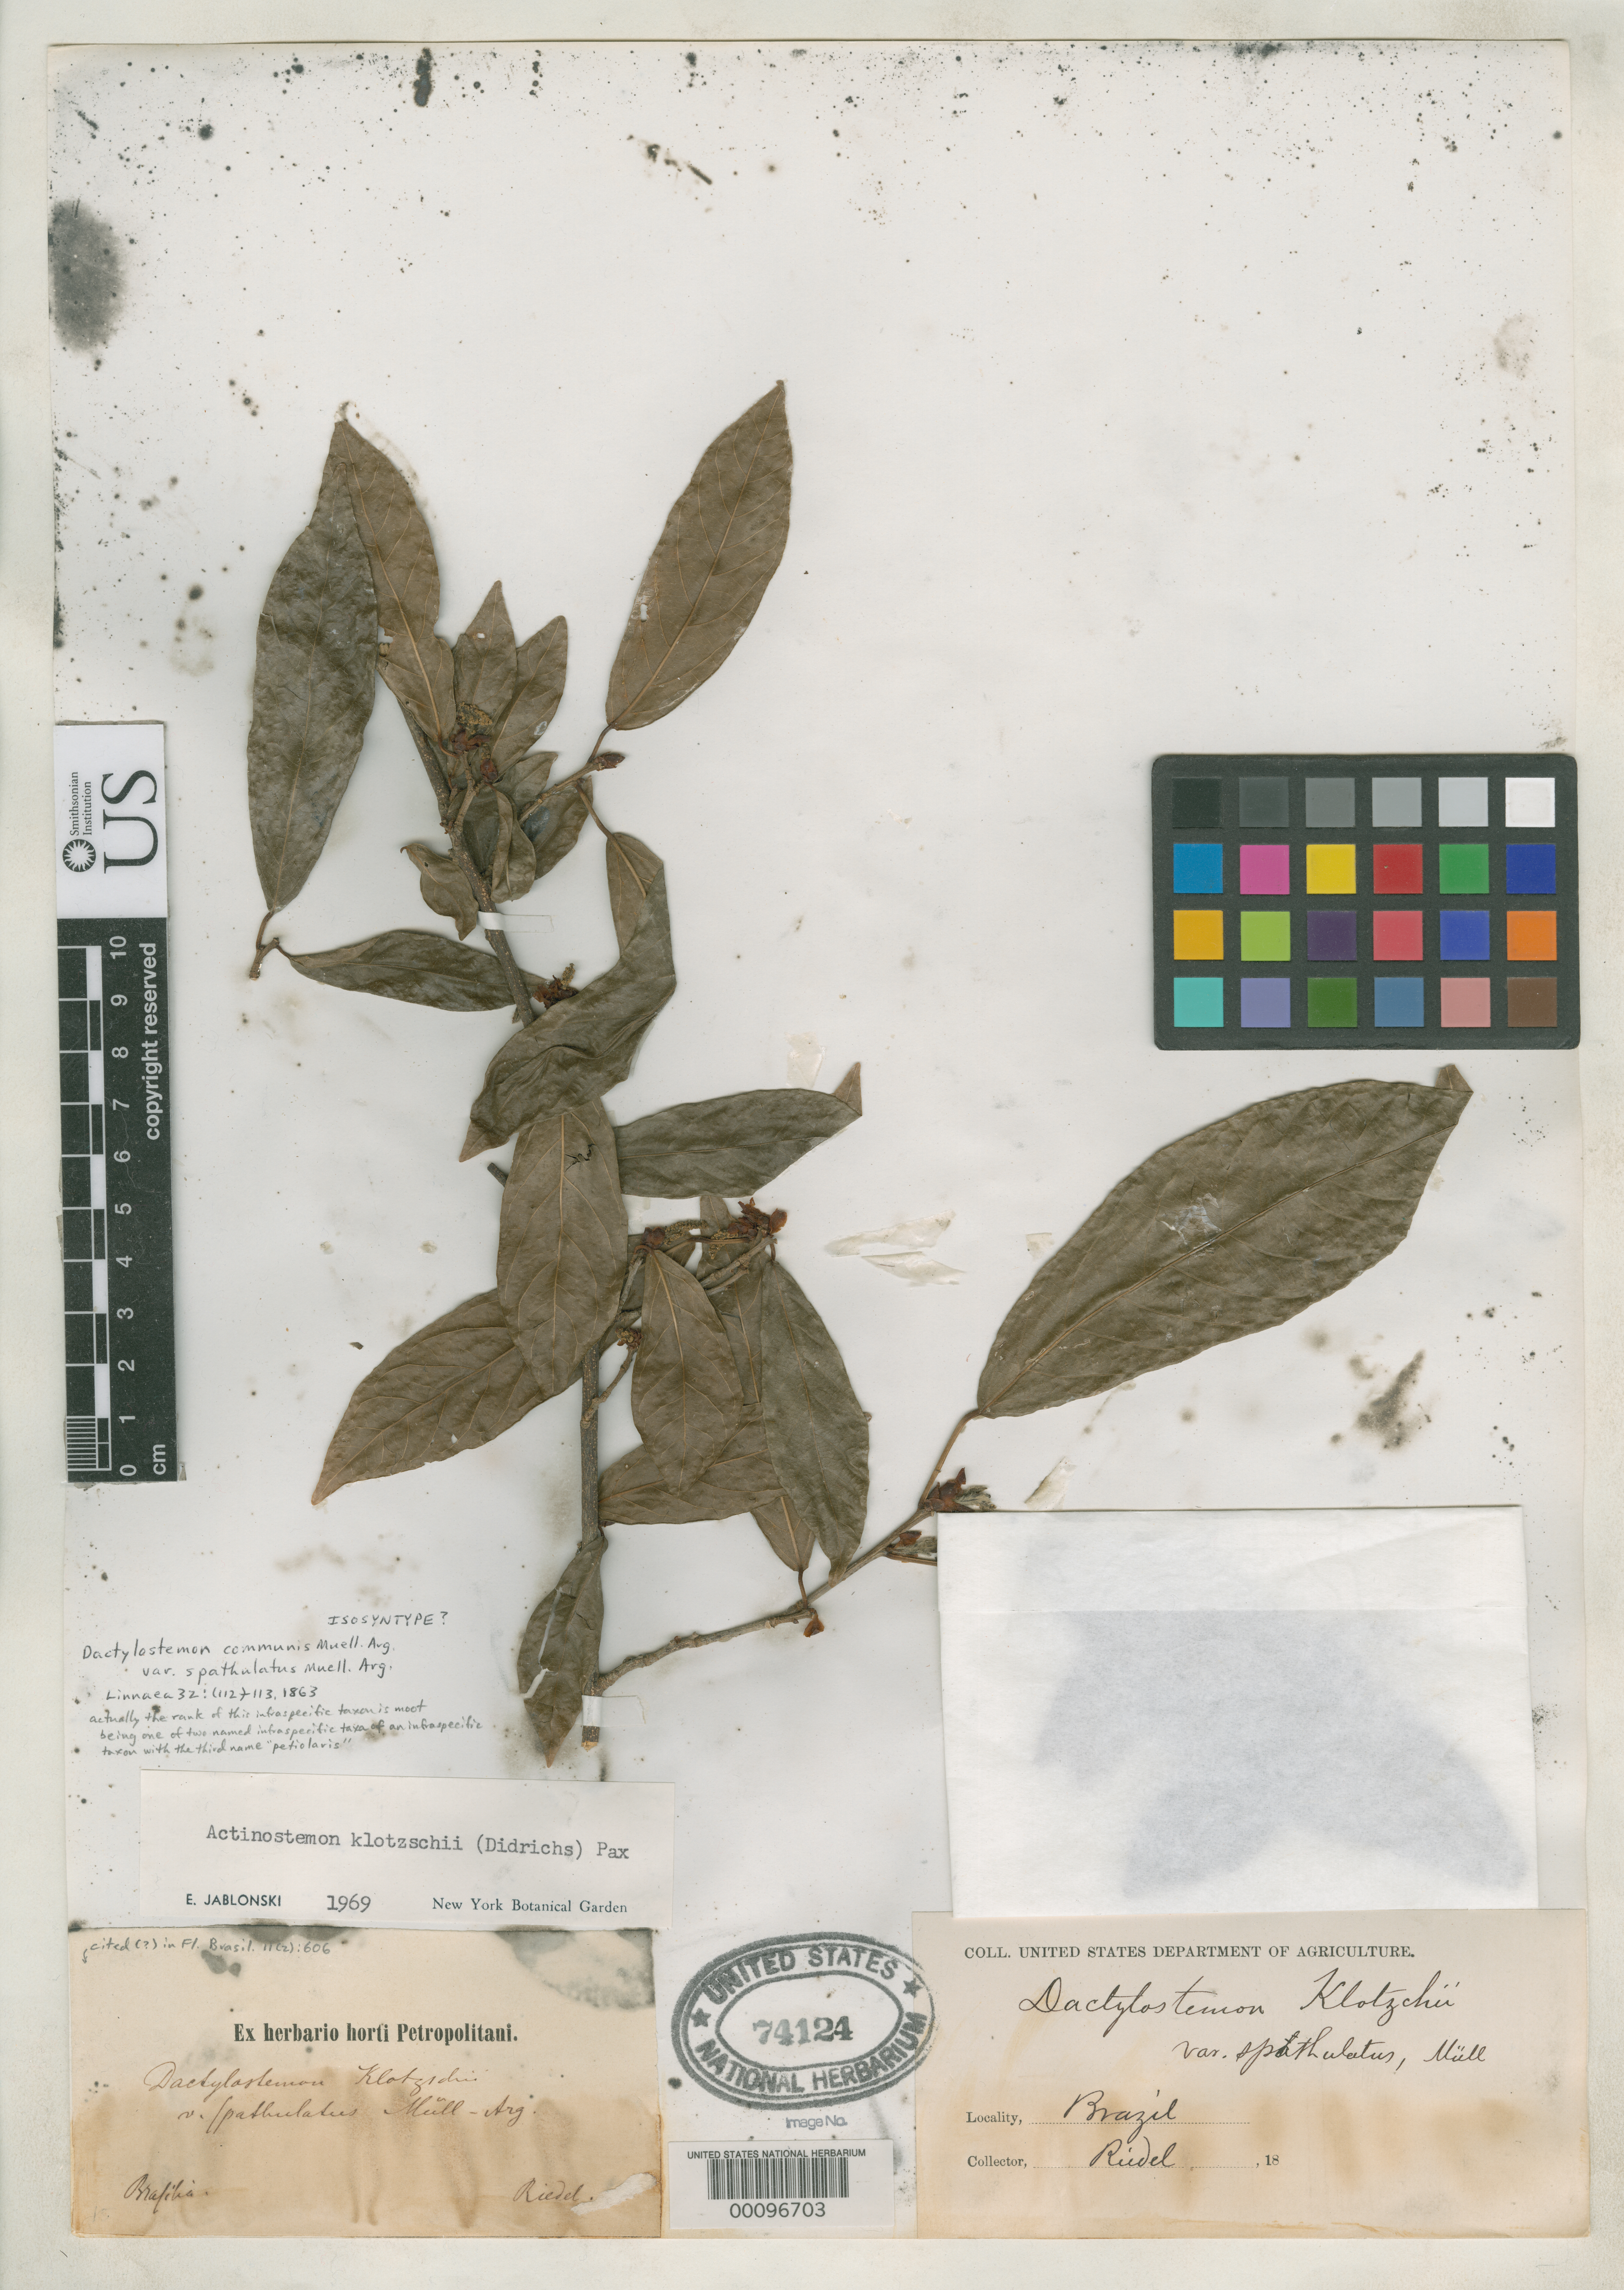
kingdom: Plantae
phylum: Tracheophyta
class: Magnoliopsida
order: Malpighiales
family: Euphorbiaceae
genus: Dactylostemon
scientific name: Dactylostemon communis var. spathulatus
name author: Müll. Arg.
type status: Isosyntype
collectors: L. Riedel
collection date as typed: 18--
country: Brazil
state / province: Rio de Janeiro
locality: Near Rio de Janeiro.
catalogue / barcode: US 74124